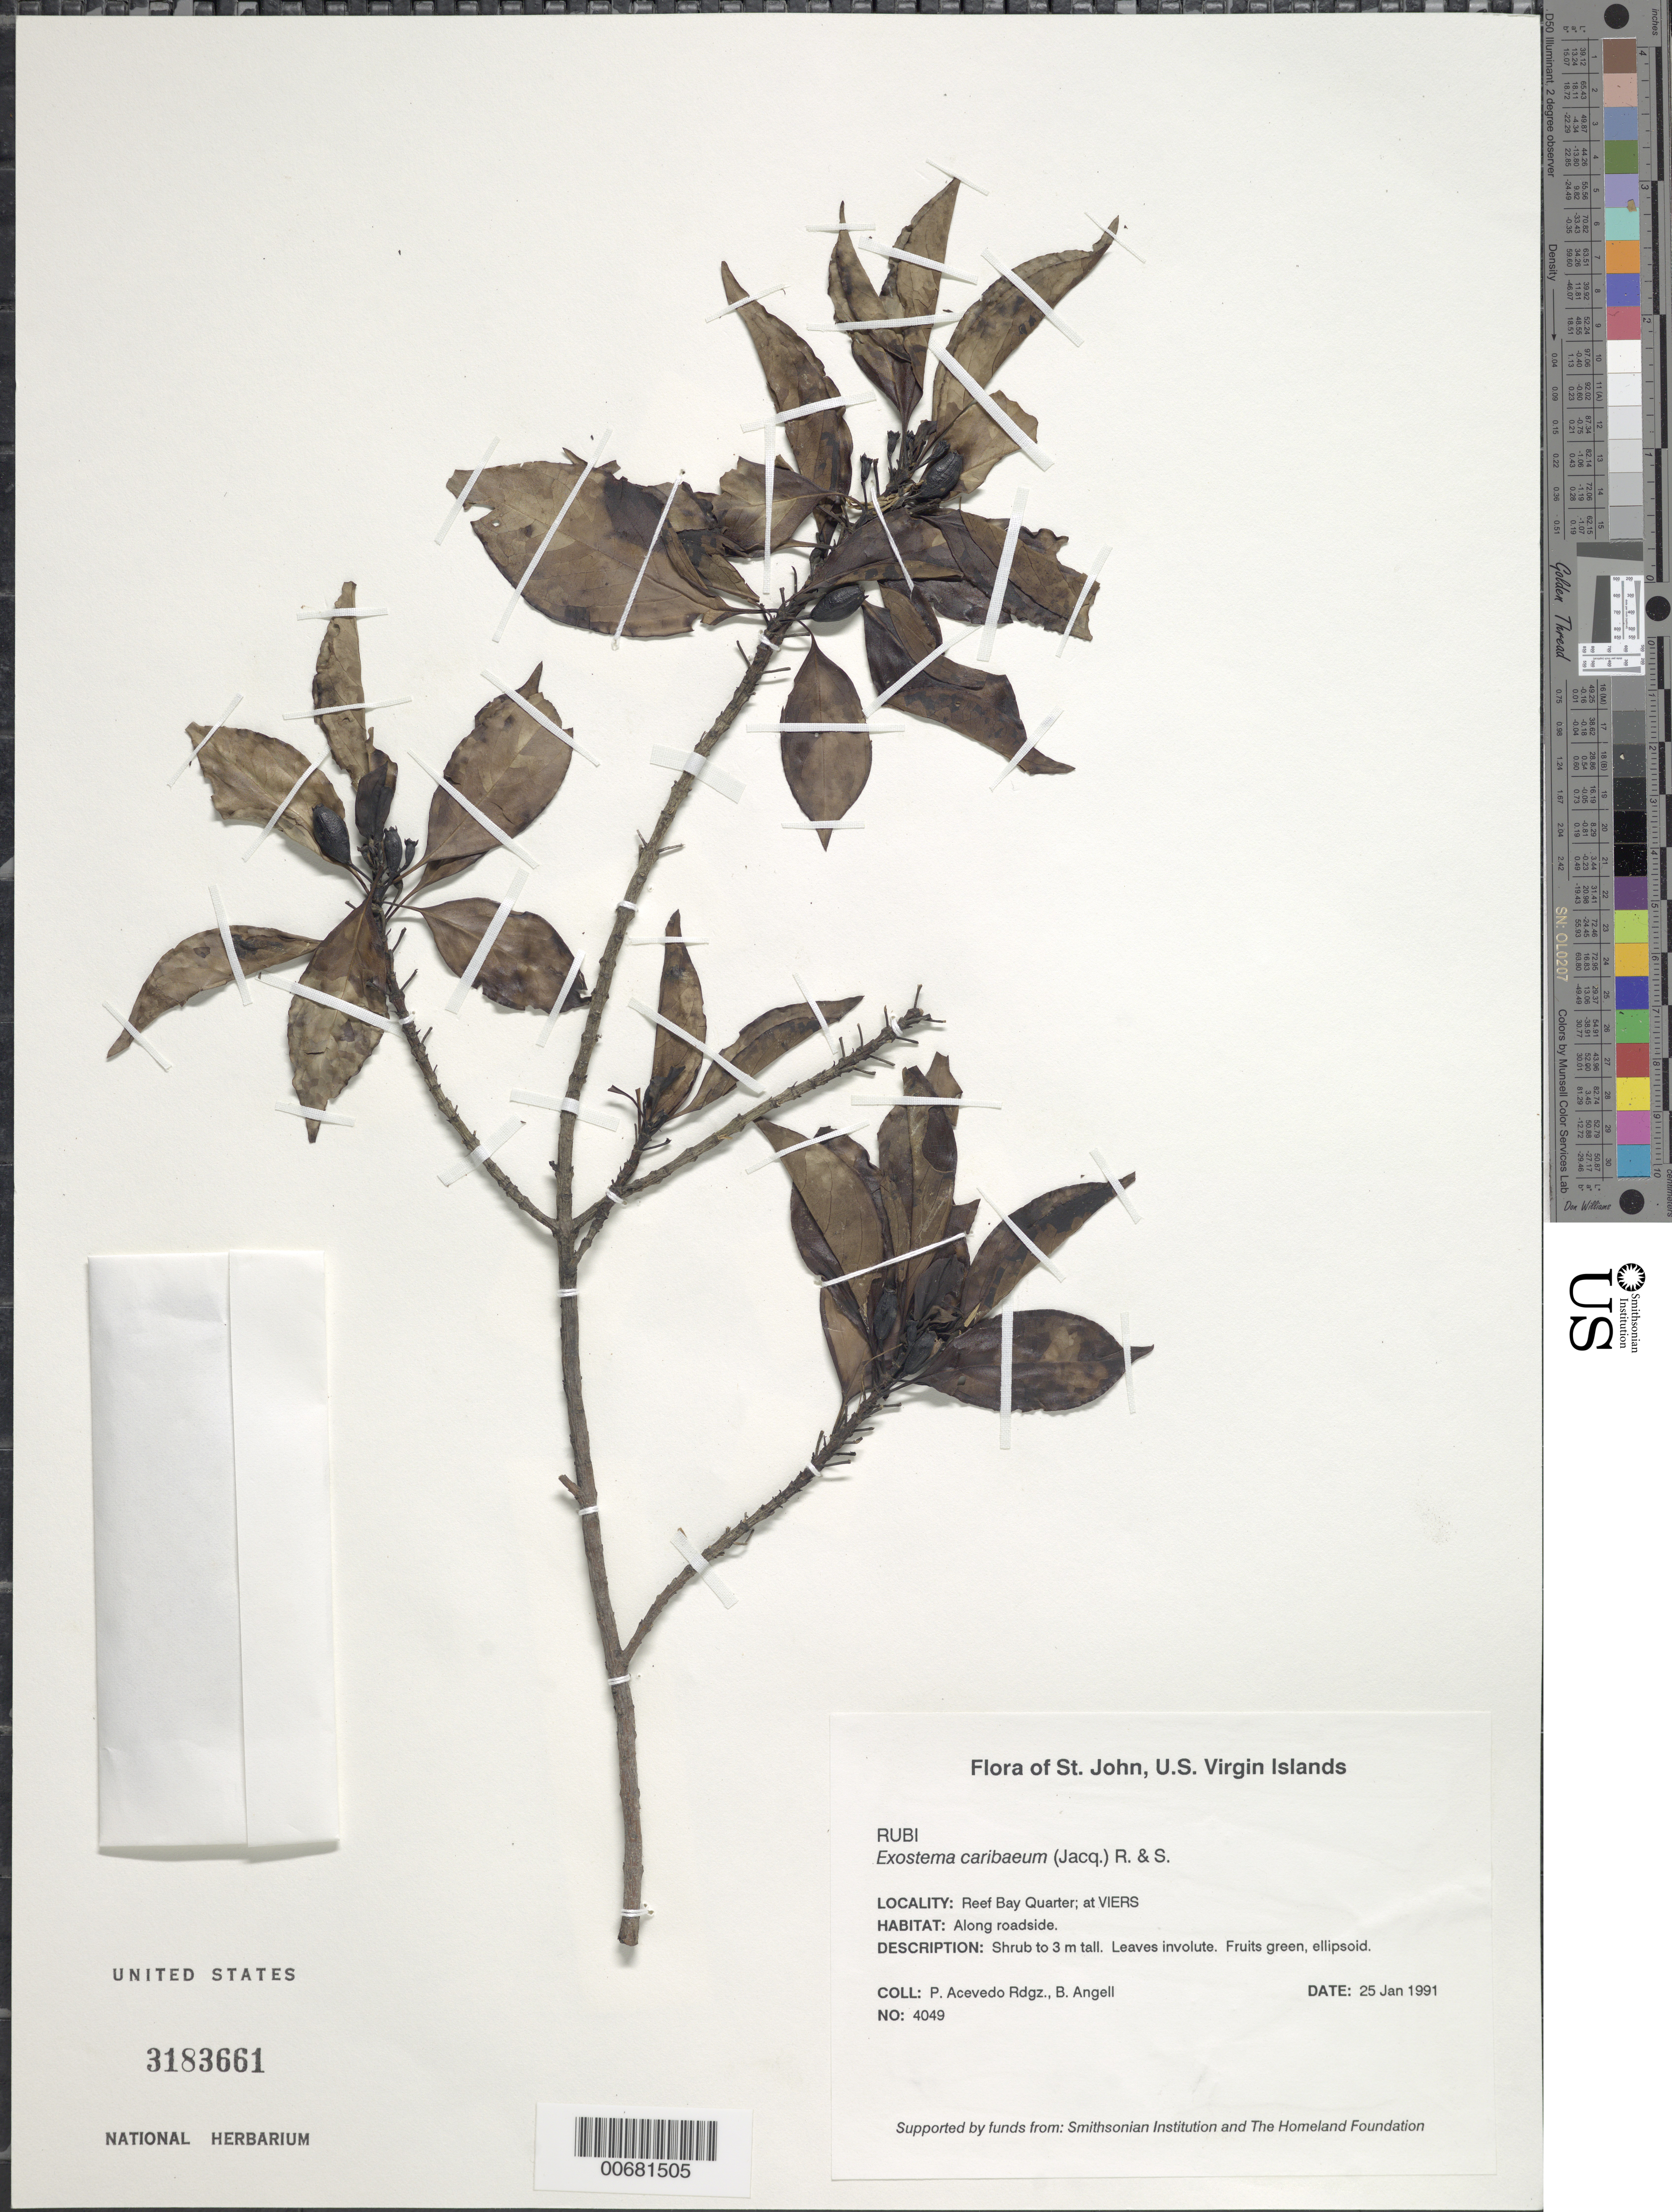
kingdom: Plantae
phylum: Tracheophyta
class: Magnoliopsida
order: Gentianales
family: Rubiaceae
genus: Exostema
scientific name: Exostema caribaeum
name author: (Jacq.) Roem. & Schult.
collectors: P. Acevedo-Rodr. & Bobbi Angell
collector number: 4049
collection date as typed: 25 Jan 1991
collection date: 1991-01-25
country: U.S. Virgin Islands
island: St. John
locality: Reef Bay Quarter; at VIERS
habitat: Along roadside.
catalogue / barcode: US 3183661